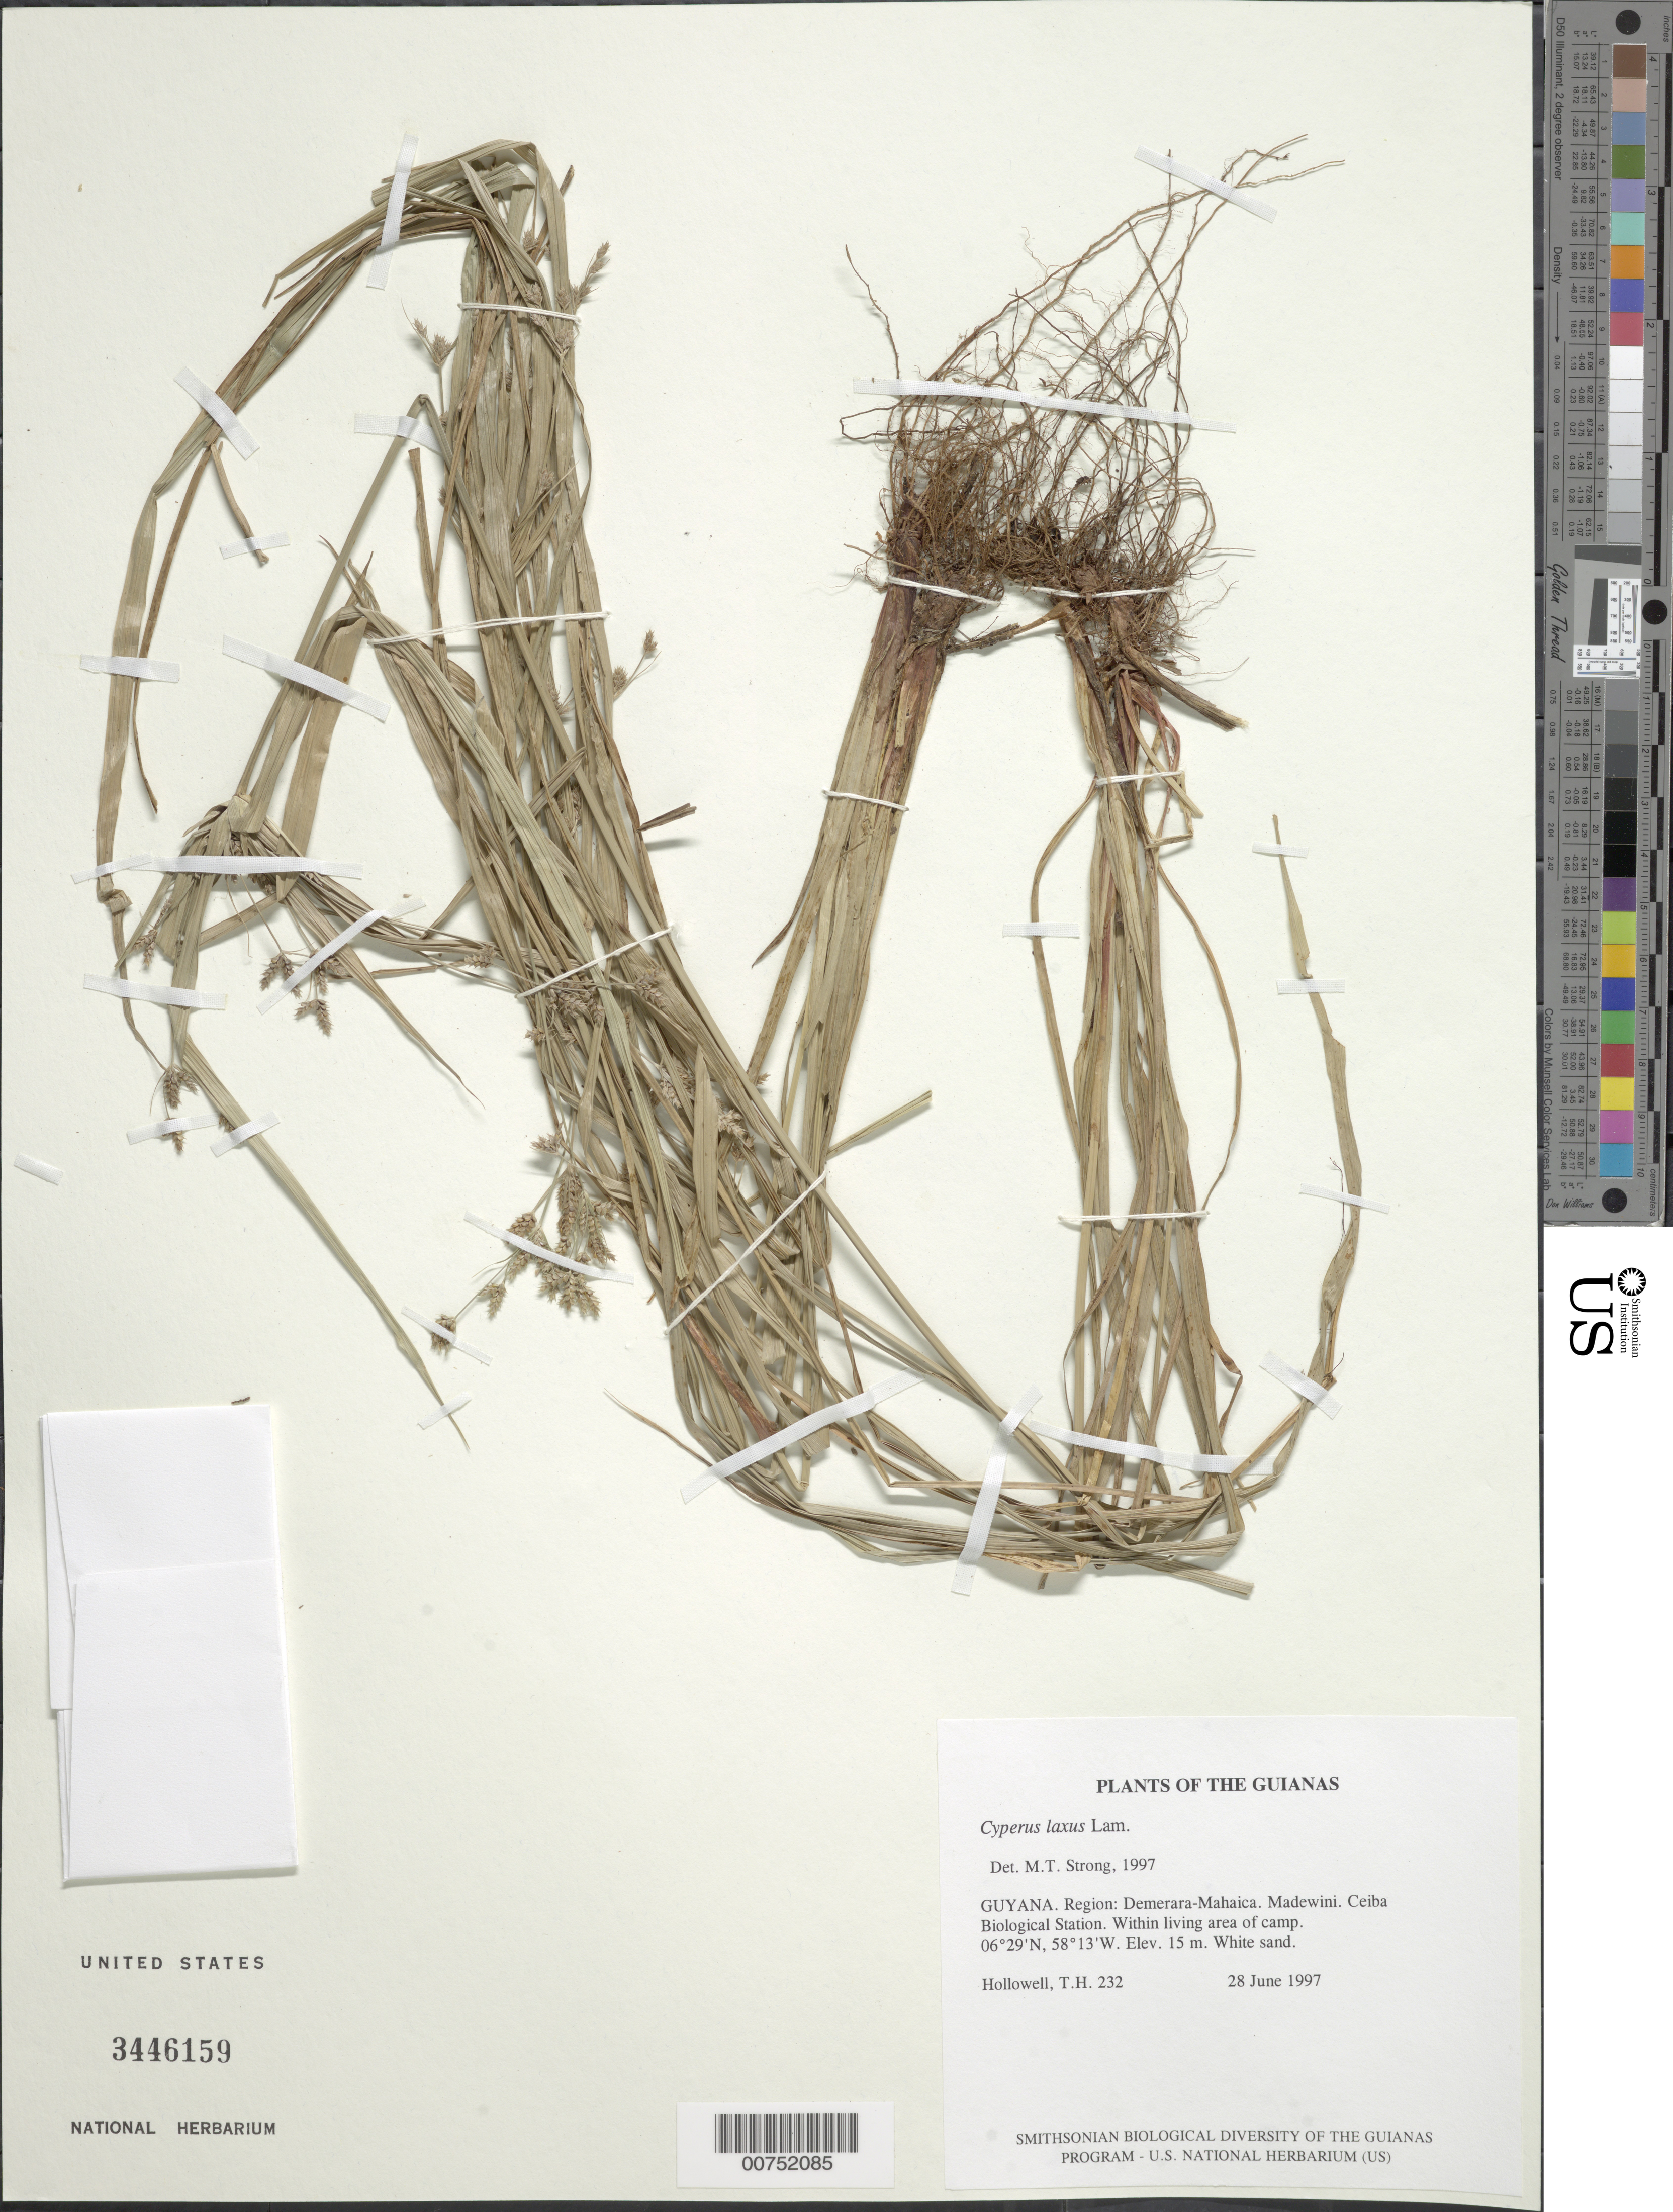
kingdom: Plantae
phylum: Tracheophyta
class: Liliopsida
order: Poales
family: Cyperaceae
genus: Cyperus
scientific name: Cyperus laxus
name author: Lam.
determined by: Strong, M. T., (US), Smithsonian Institution - National Museum of Natural History (UNITED STATES)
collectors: T. Hollowell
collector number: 232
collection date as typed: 28 June 1997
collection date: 1997-06-28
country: Guyana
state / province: Demerara-Mahaica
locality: Madewini. Ceiba Biological Station. Within living area of camp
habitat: White sand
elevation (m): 15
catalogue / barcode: US 3446159